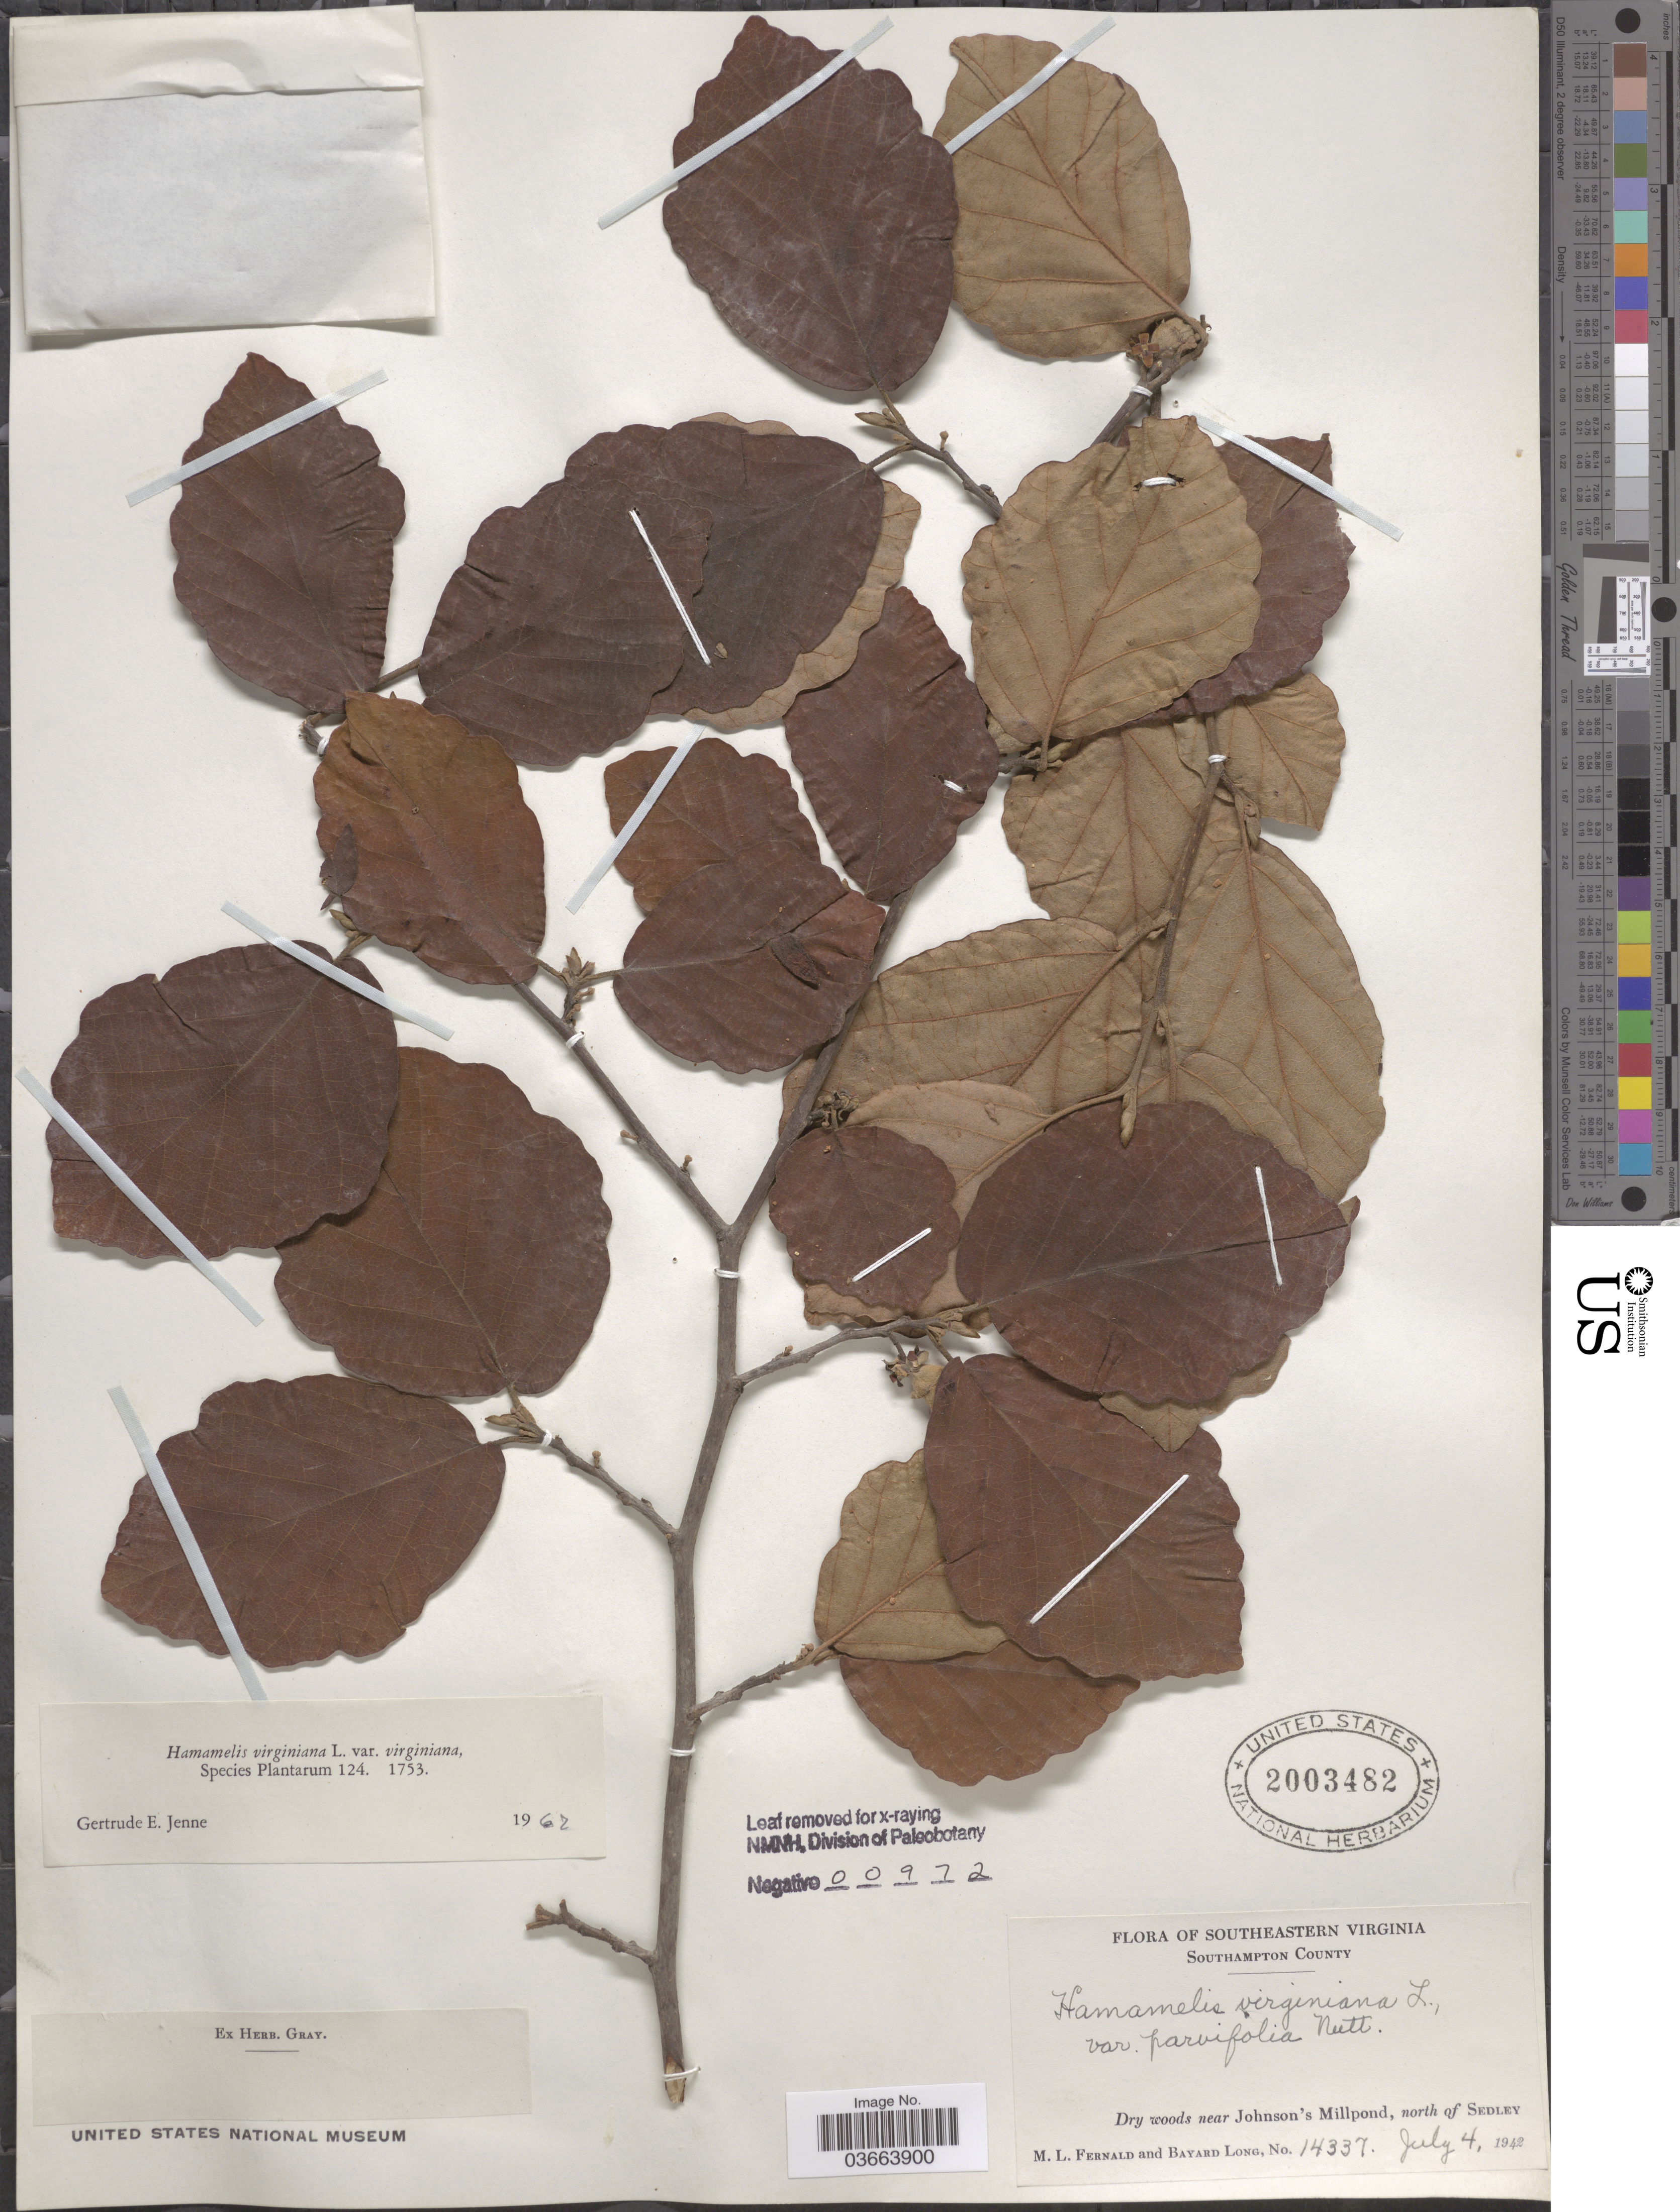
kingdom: Plantae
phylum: Tracheophyta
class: Magnoliopsida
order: Saxifragales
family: Hamamelidaceae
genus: Hamamelis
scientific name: Hamamelis virginiana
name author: L.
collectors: M. L. Fernald & B. H. Long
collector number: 14337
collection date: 1942-07-04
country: United States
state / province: Virginia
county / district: Southampton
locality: Southeastern Virginia. Southampton County. Dry woods near Johnson's Millpond, north of Sedley.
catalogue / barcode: US 2003482